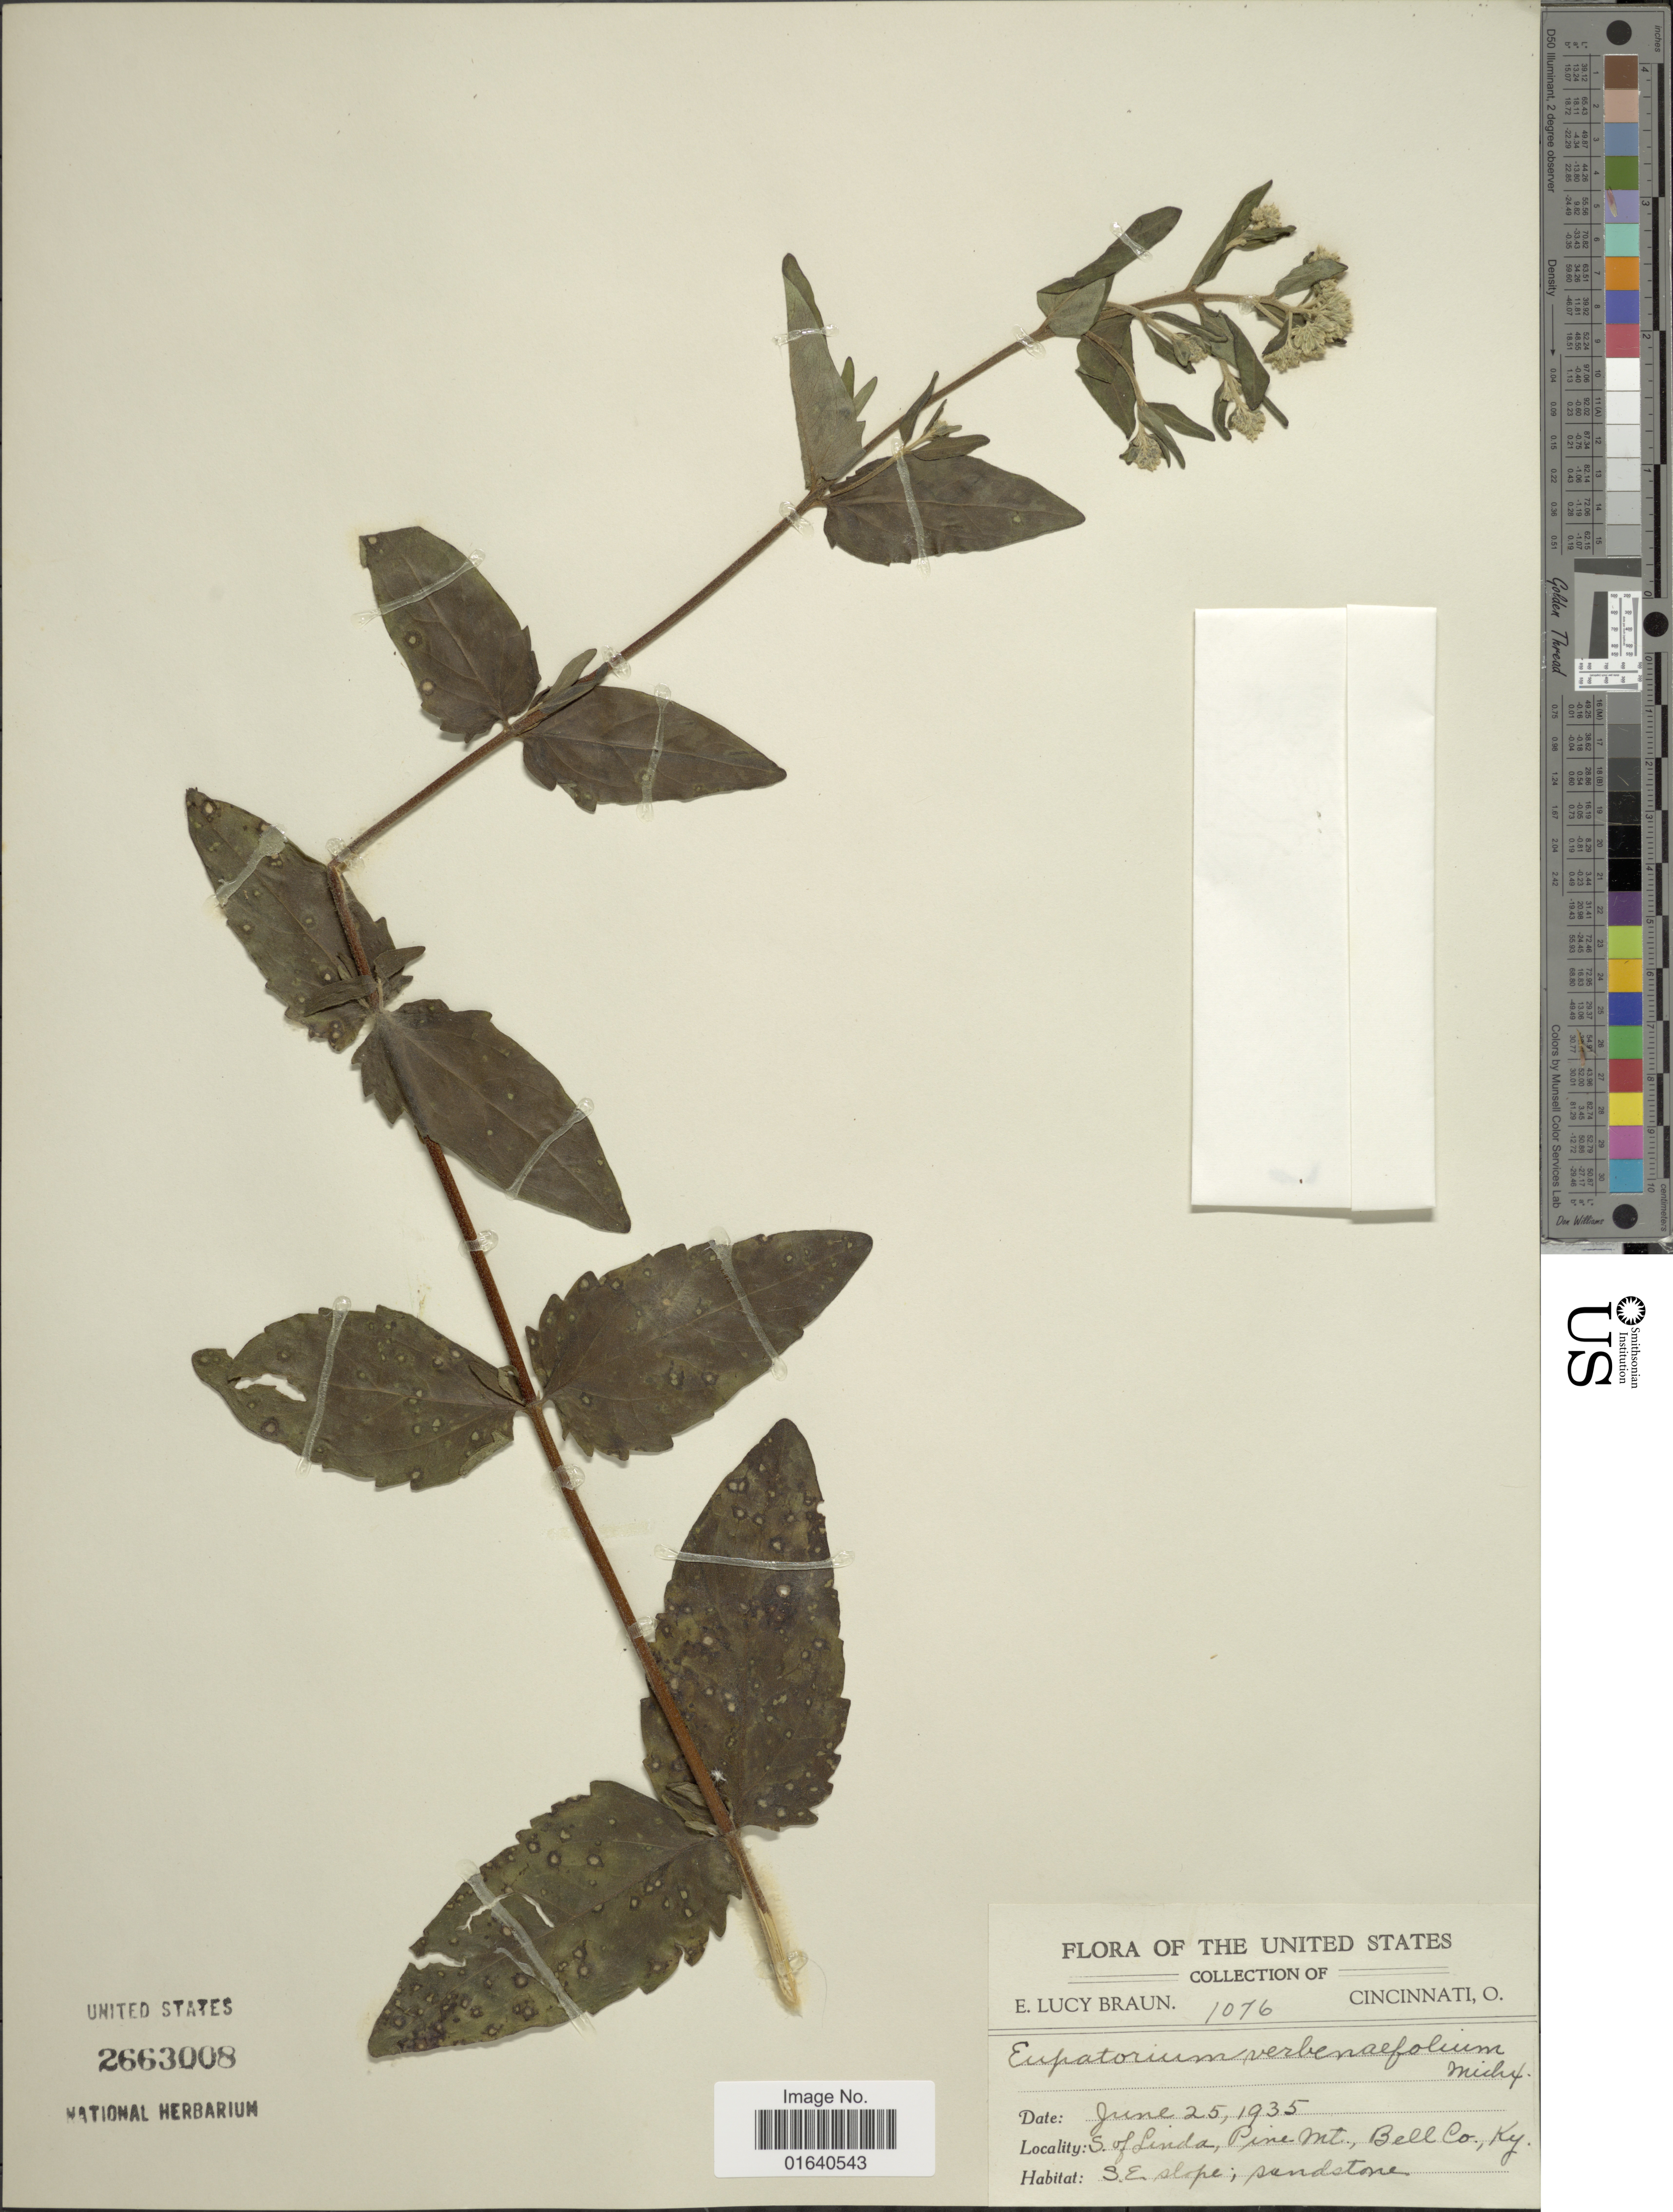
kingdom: Plantae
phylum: Tracheophyta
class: Magnoliopsida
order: Asterales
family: Asteraceae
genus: Eupatorium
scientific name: Eupatorium verbenaefolium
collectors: E. L. Braun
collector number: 1076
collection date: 1935-06-25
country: United States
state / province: Kentucky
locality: The United States, S. of Linda, Pine Mt., Bell Co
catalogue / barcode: US 2663008